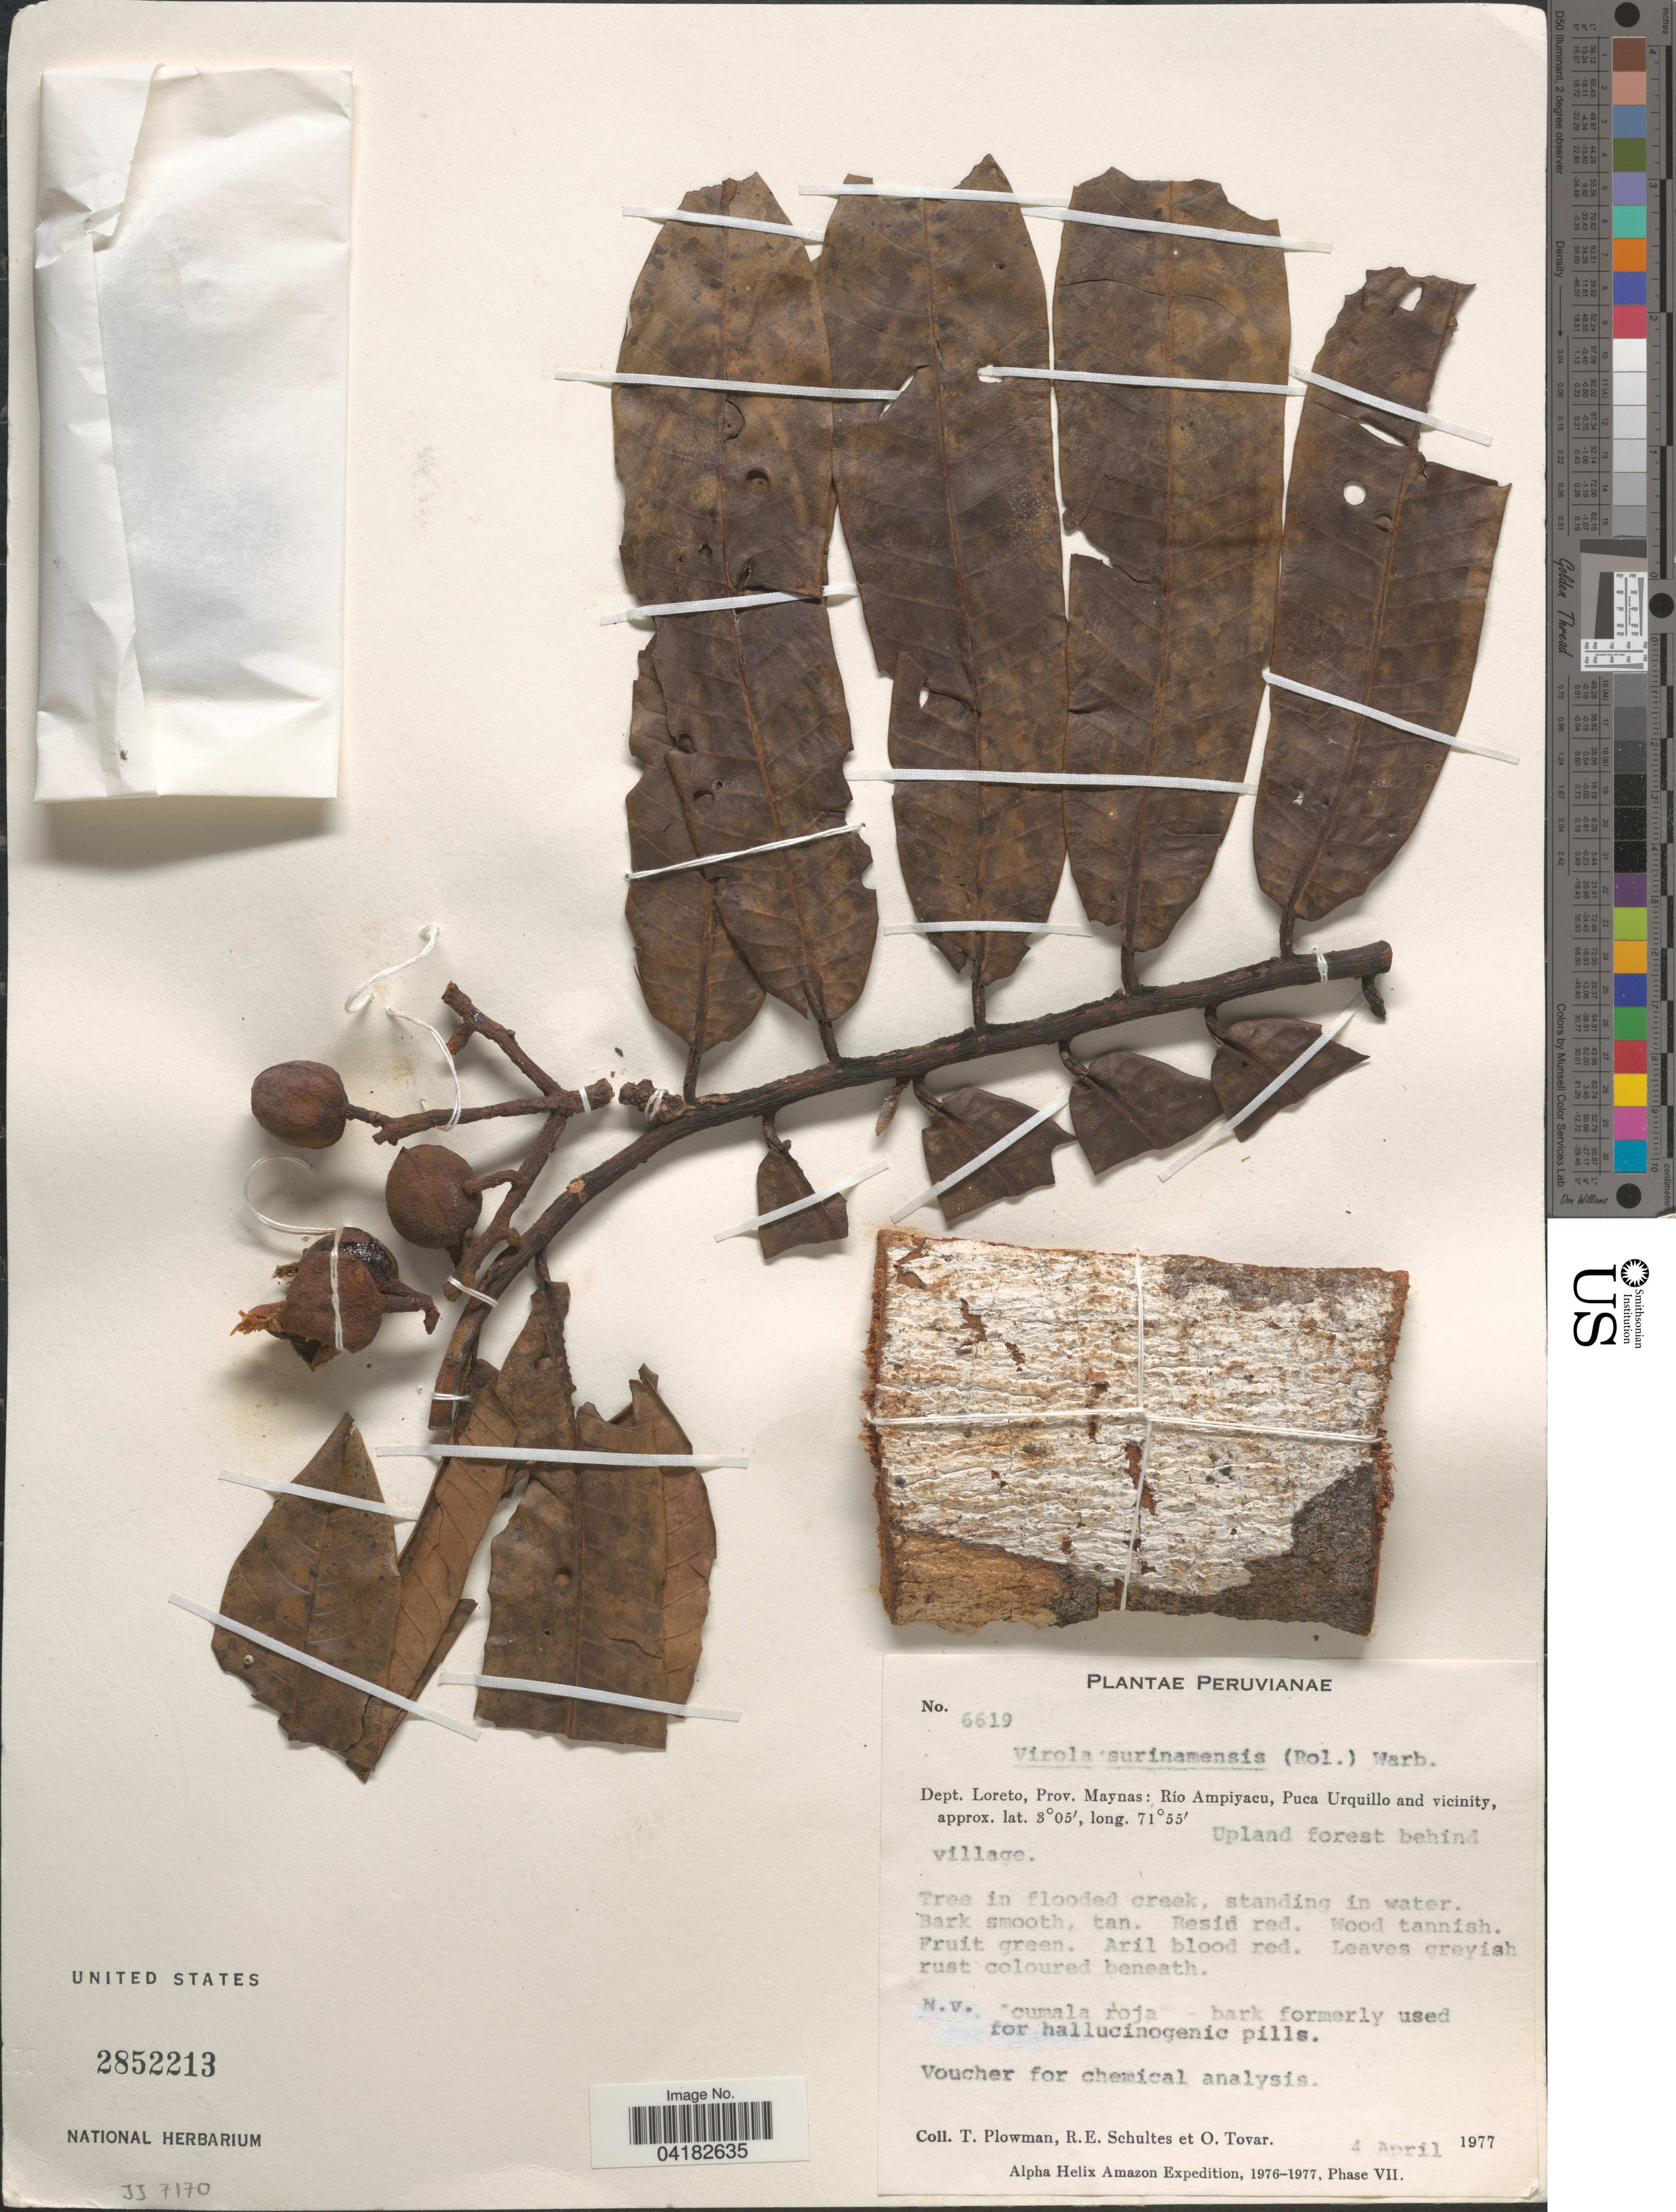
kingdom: Plantae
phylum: Tracheophyta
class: Magnoliopsida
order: Magnoliales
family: Myristicaceae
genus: Virola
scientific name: Virola surinamensis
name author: (Rol.) Warb.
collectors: T. Plowman, R. E. Schultes & Ó. Tovar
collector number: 6619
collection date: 1977-04-04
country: Peru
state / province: Loreto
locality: Peruvianae. Dept. Loreto, Prov. Maynas: Río Ampiyacu, Puca Urquillo and vicinity.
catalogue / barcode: US 2852213